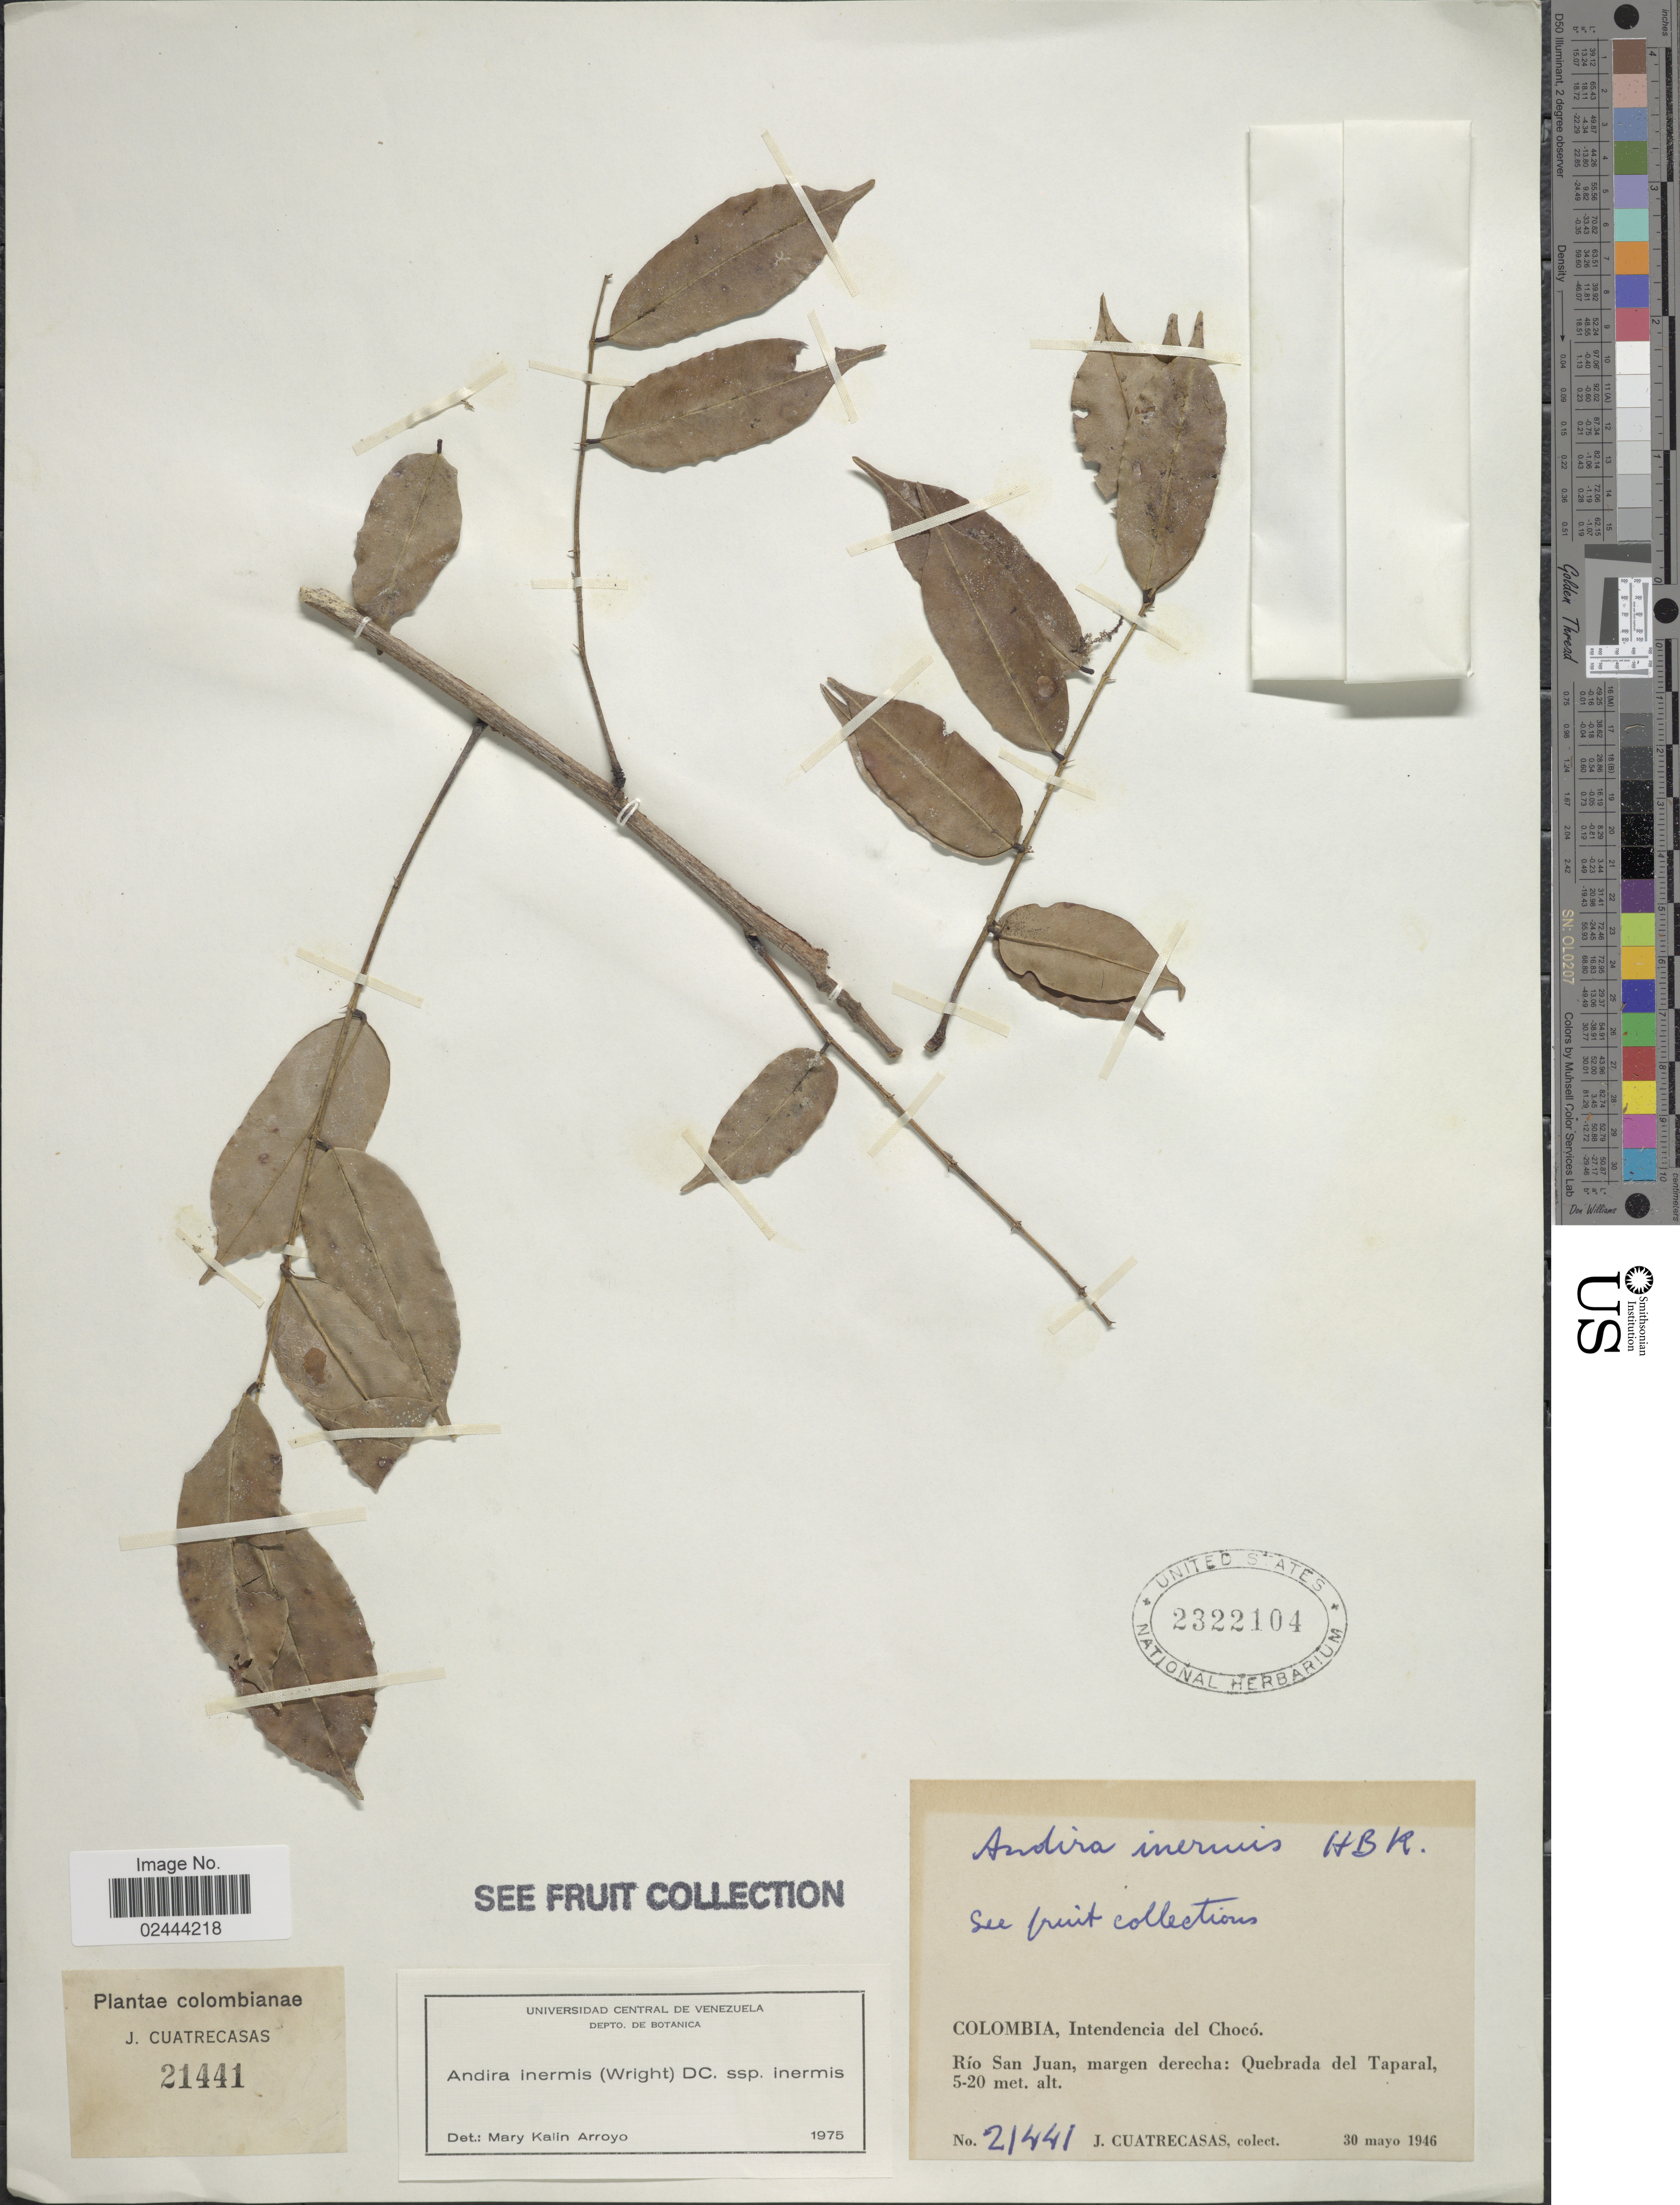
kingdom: Plantae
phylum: Tracheophyta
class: Magnoliopsida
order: Fabales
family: Fabaceae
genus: Andira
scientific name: Andira inermis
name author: (W. Wright) Kunth ex DC.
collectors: J. Cuatrecasas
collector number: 21441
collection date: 1946-05-30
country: Colombia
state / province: Chocó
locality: Rio San Juan, margen derecha: Quebrada del Taparal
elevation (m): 5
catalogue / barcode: US 2322104